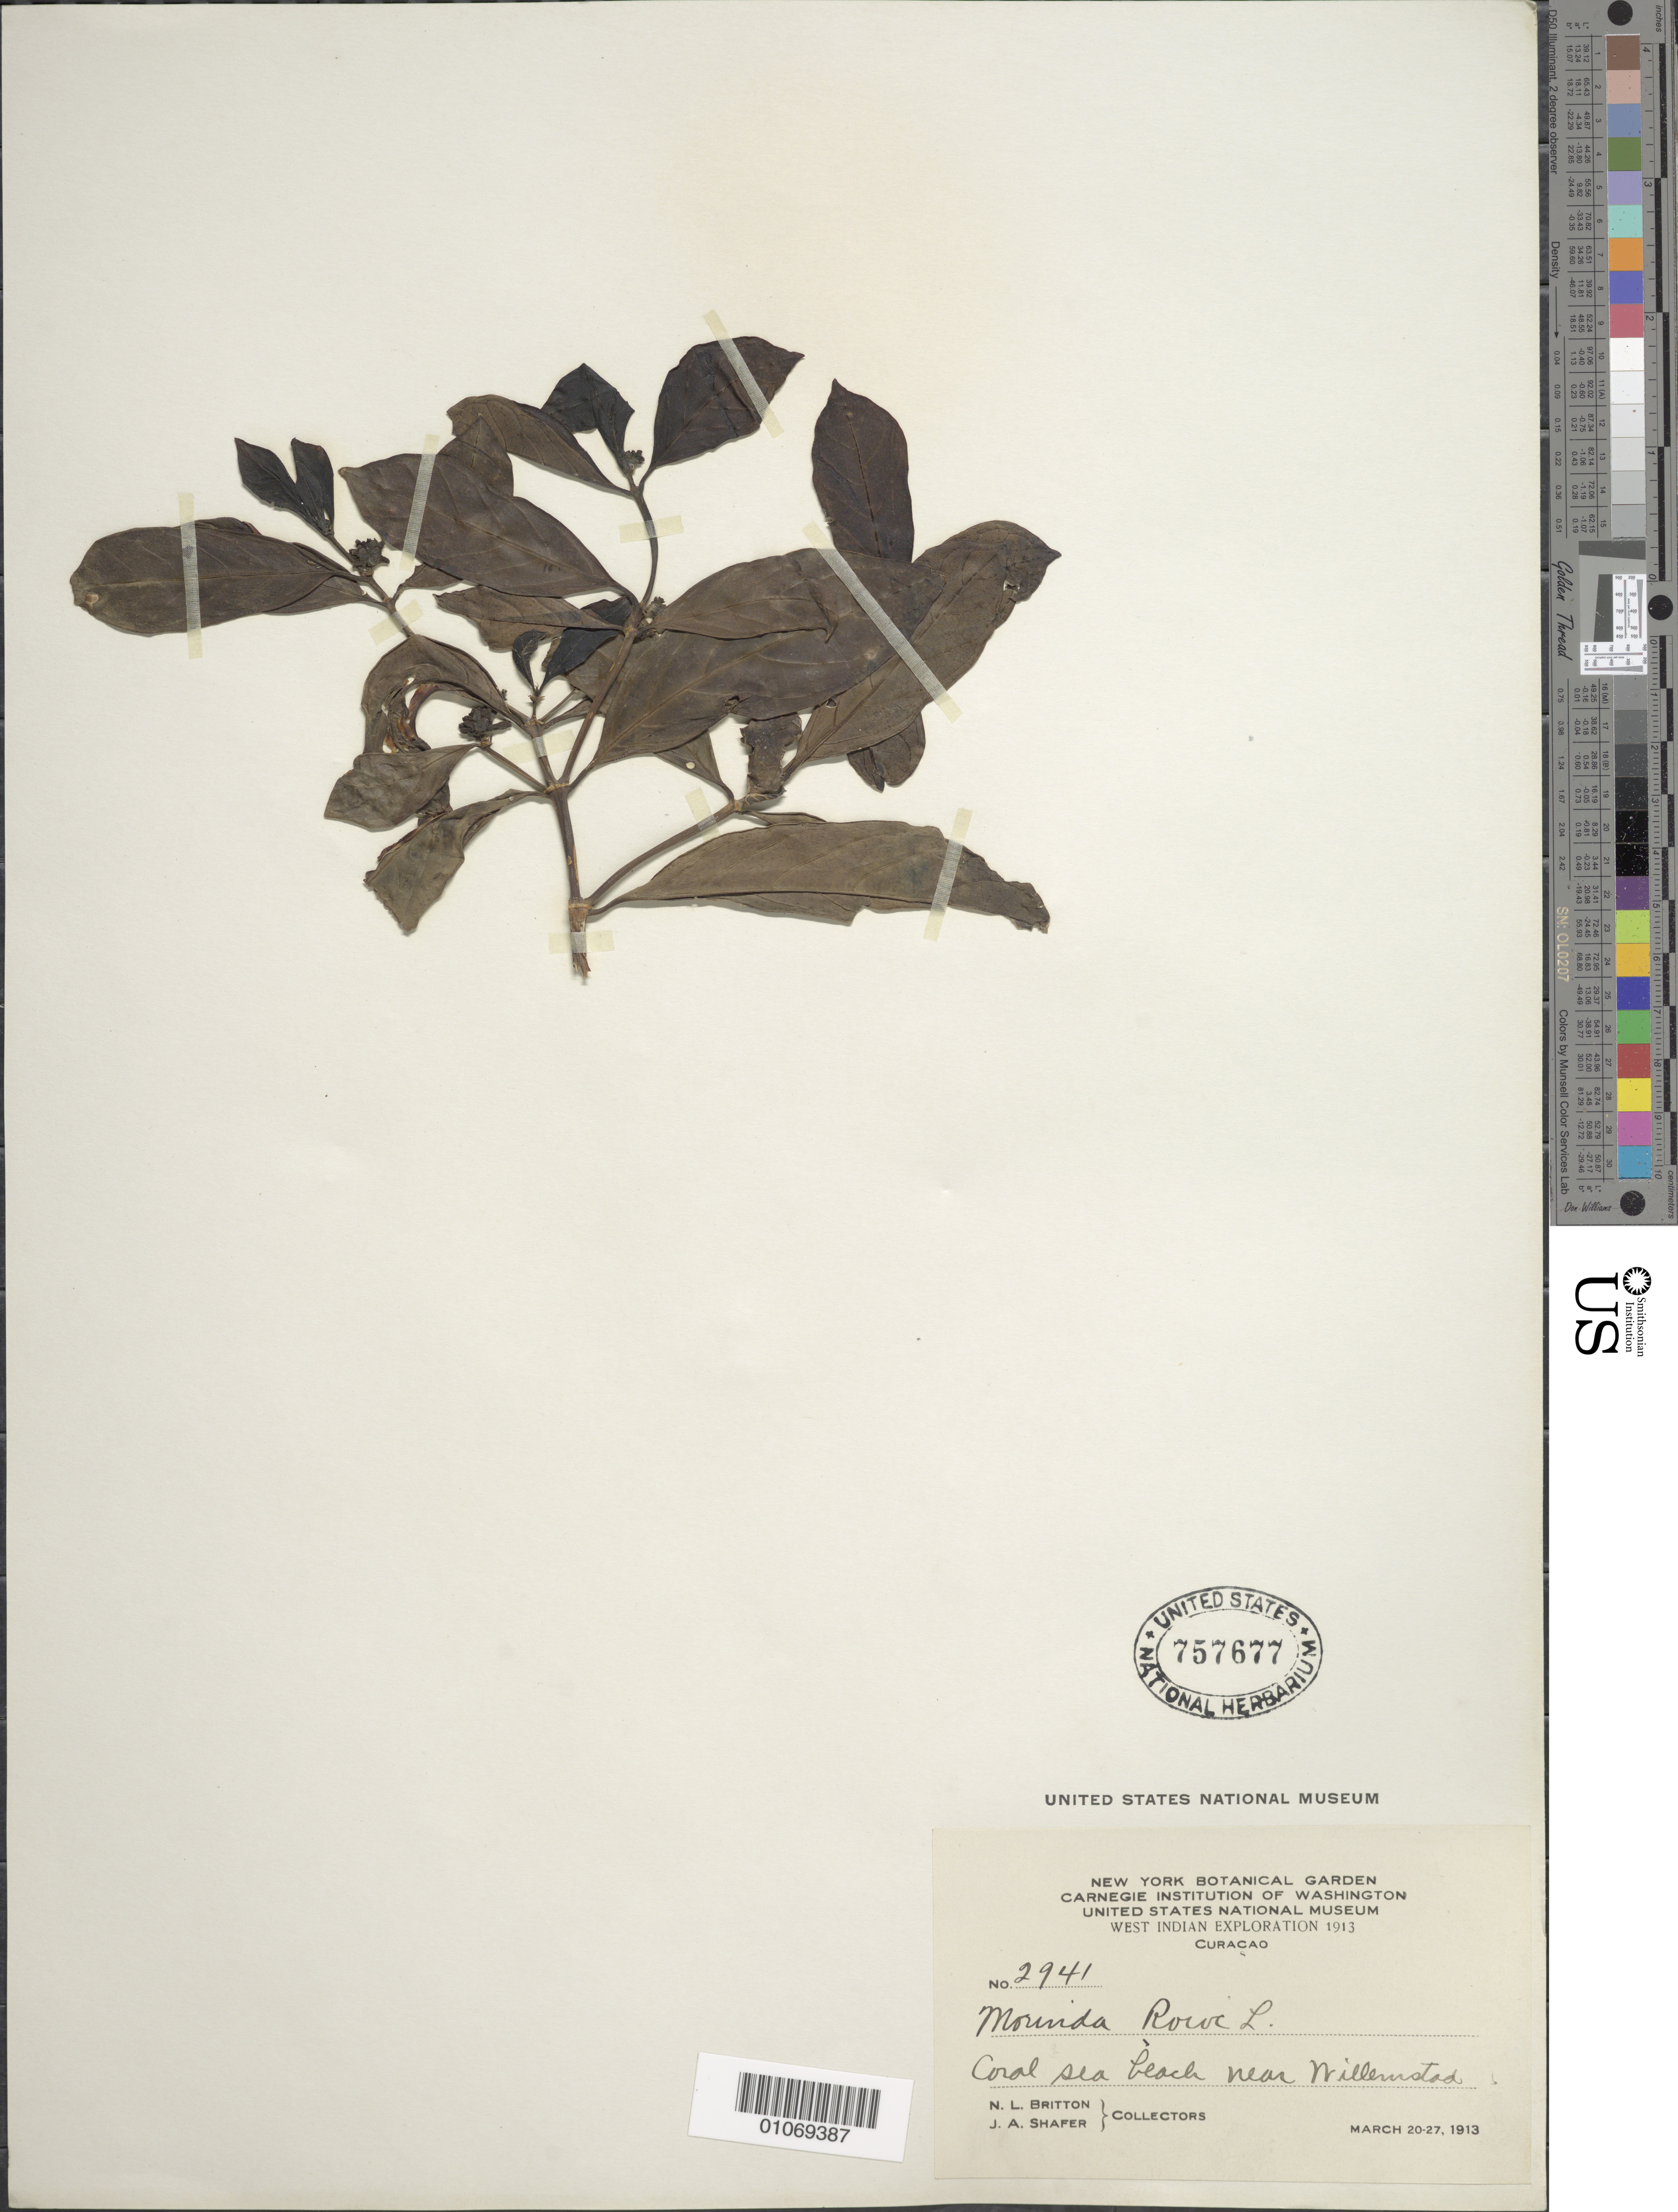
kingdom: Plantae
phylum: Tracheophyta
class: Magnoliopsida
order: Gentianales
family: Rubiaceae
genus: Morinda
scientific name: Morinda royoc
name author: L.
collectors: N. Britton & J. A. Shafer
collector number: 2941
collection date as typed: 20 Mar 1913 to 27 Mar 1913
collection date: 1913-03-20/1913-03-27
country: Curaçao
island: Curaçao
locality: Coral sea-beach near Willemstad.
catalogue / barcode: US 757677